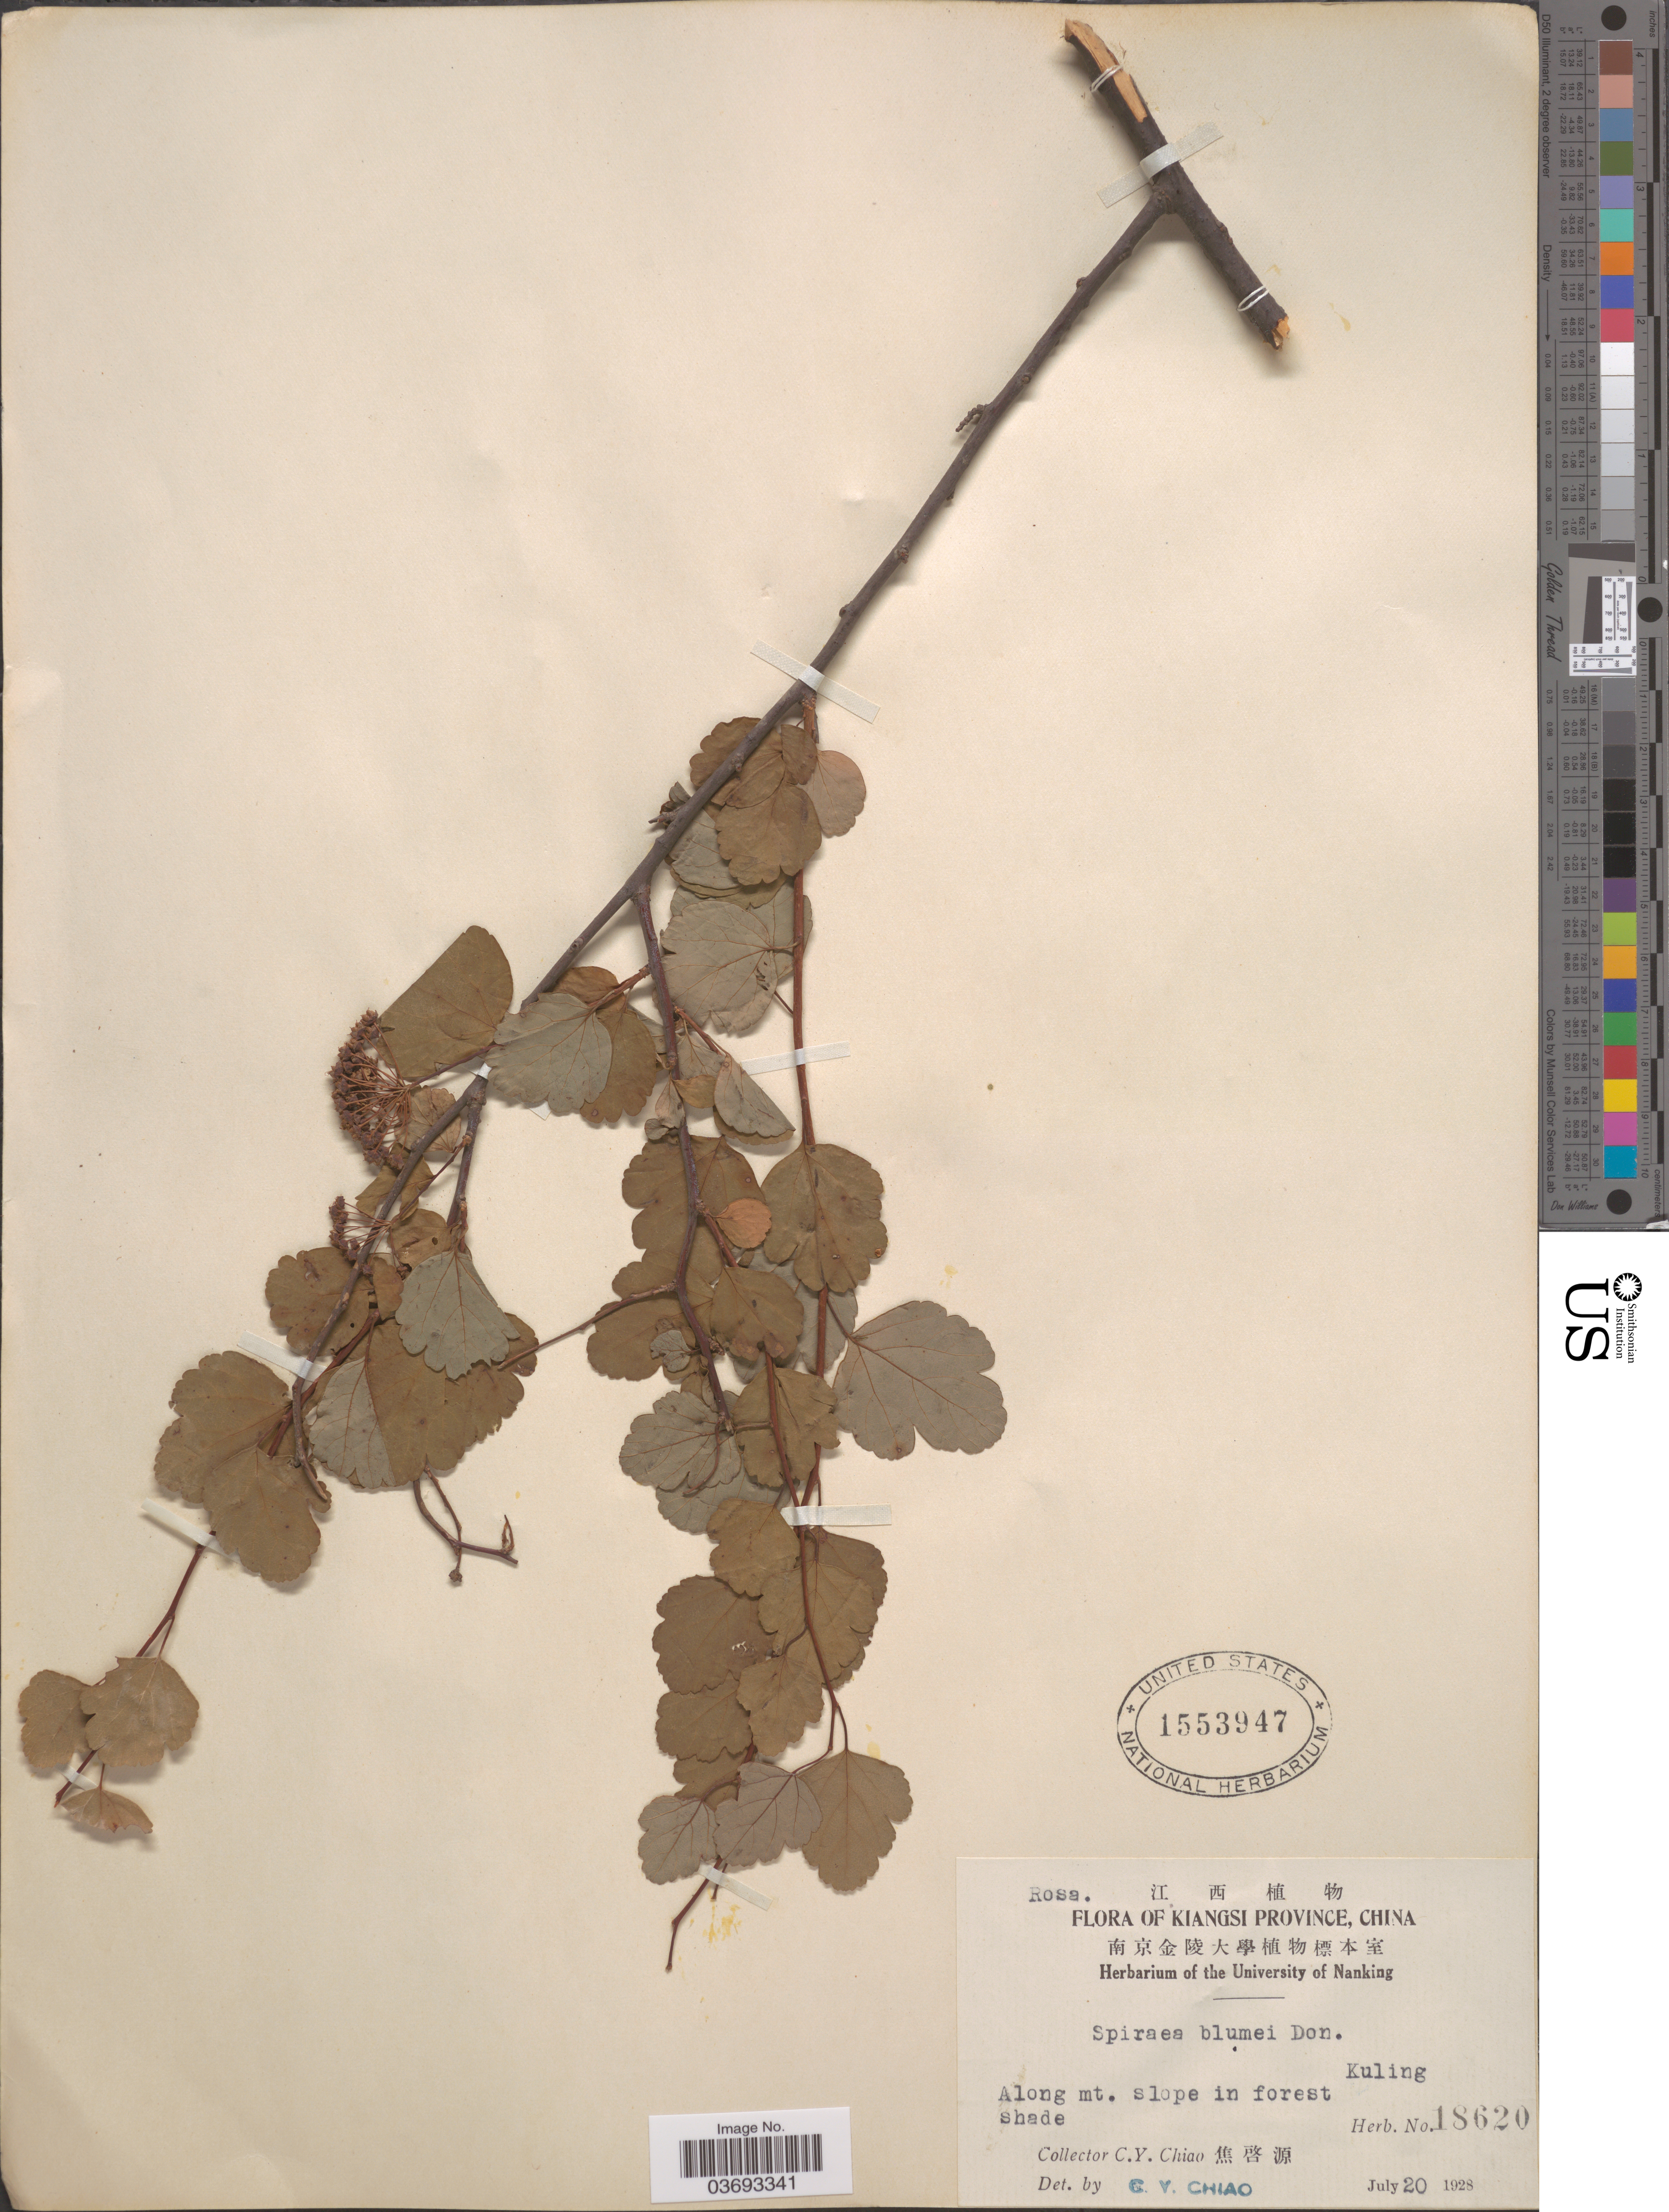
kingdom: Plantae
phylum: Tracheophyta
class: Magnoliopsida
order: Rosales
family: Rosaceae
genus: Spiraea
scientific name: Spiraea blumei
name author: G. Don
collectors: C. Y. Chiao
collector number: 18620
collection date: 1928-07-20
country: China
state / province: Jiangxi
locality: Kiangsi Province. Kuling.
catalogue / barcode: US 1553947